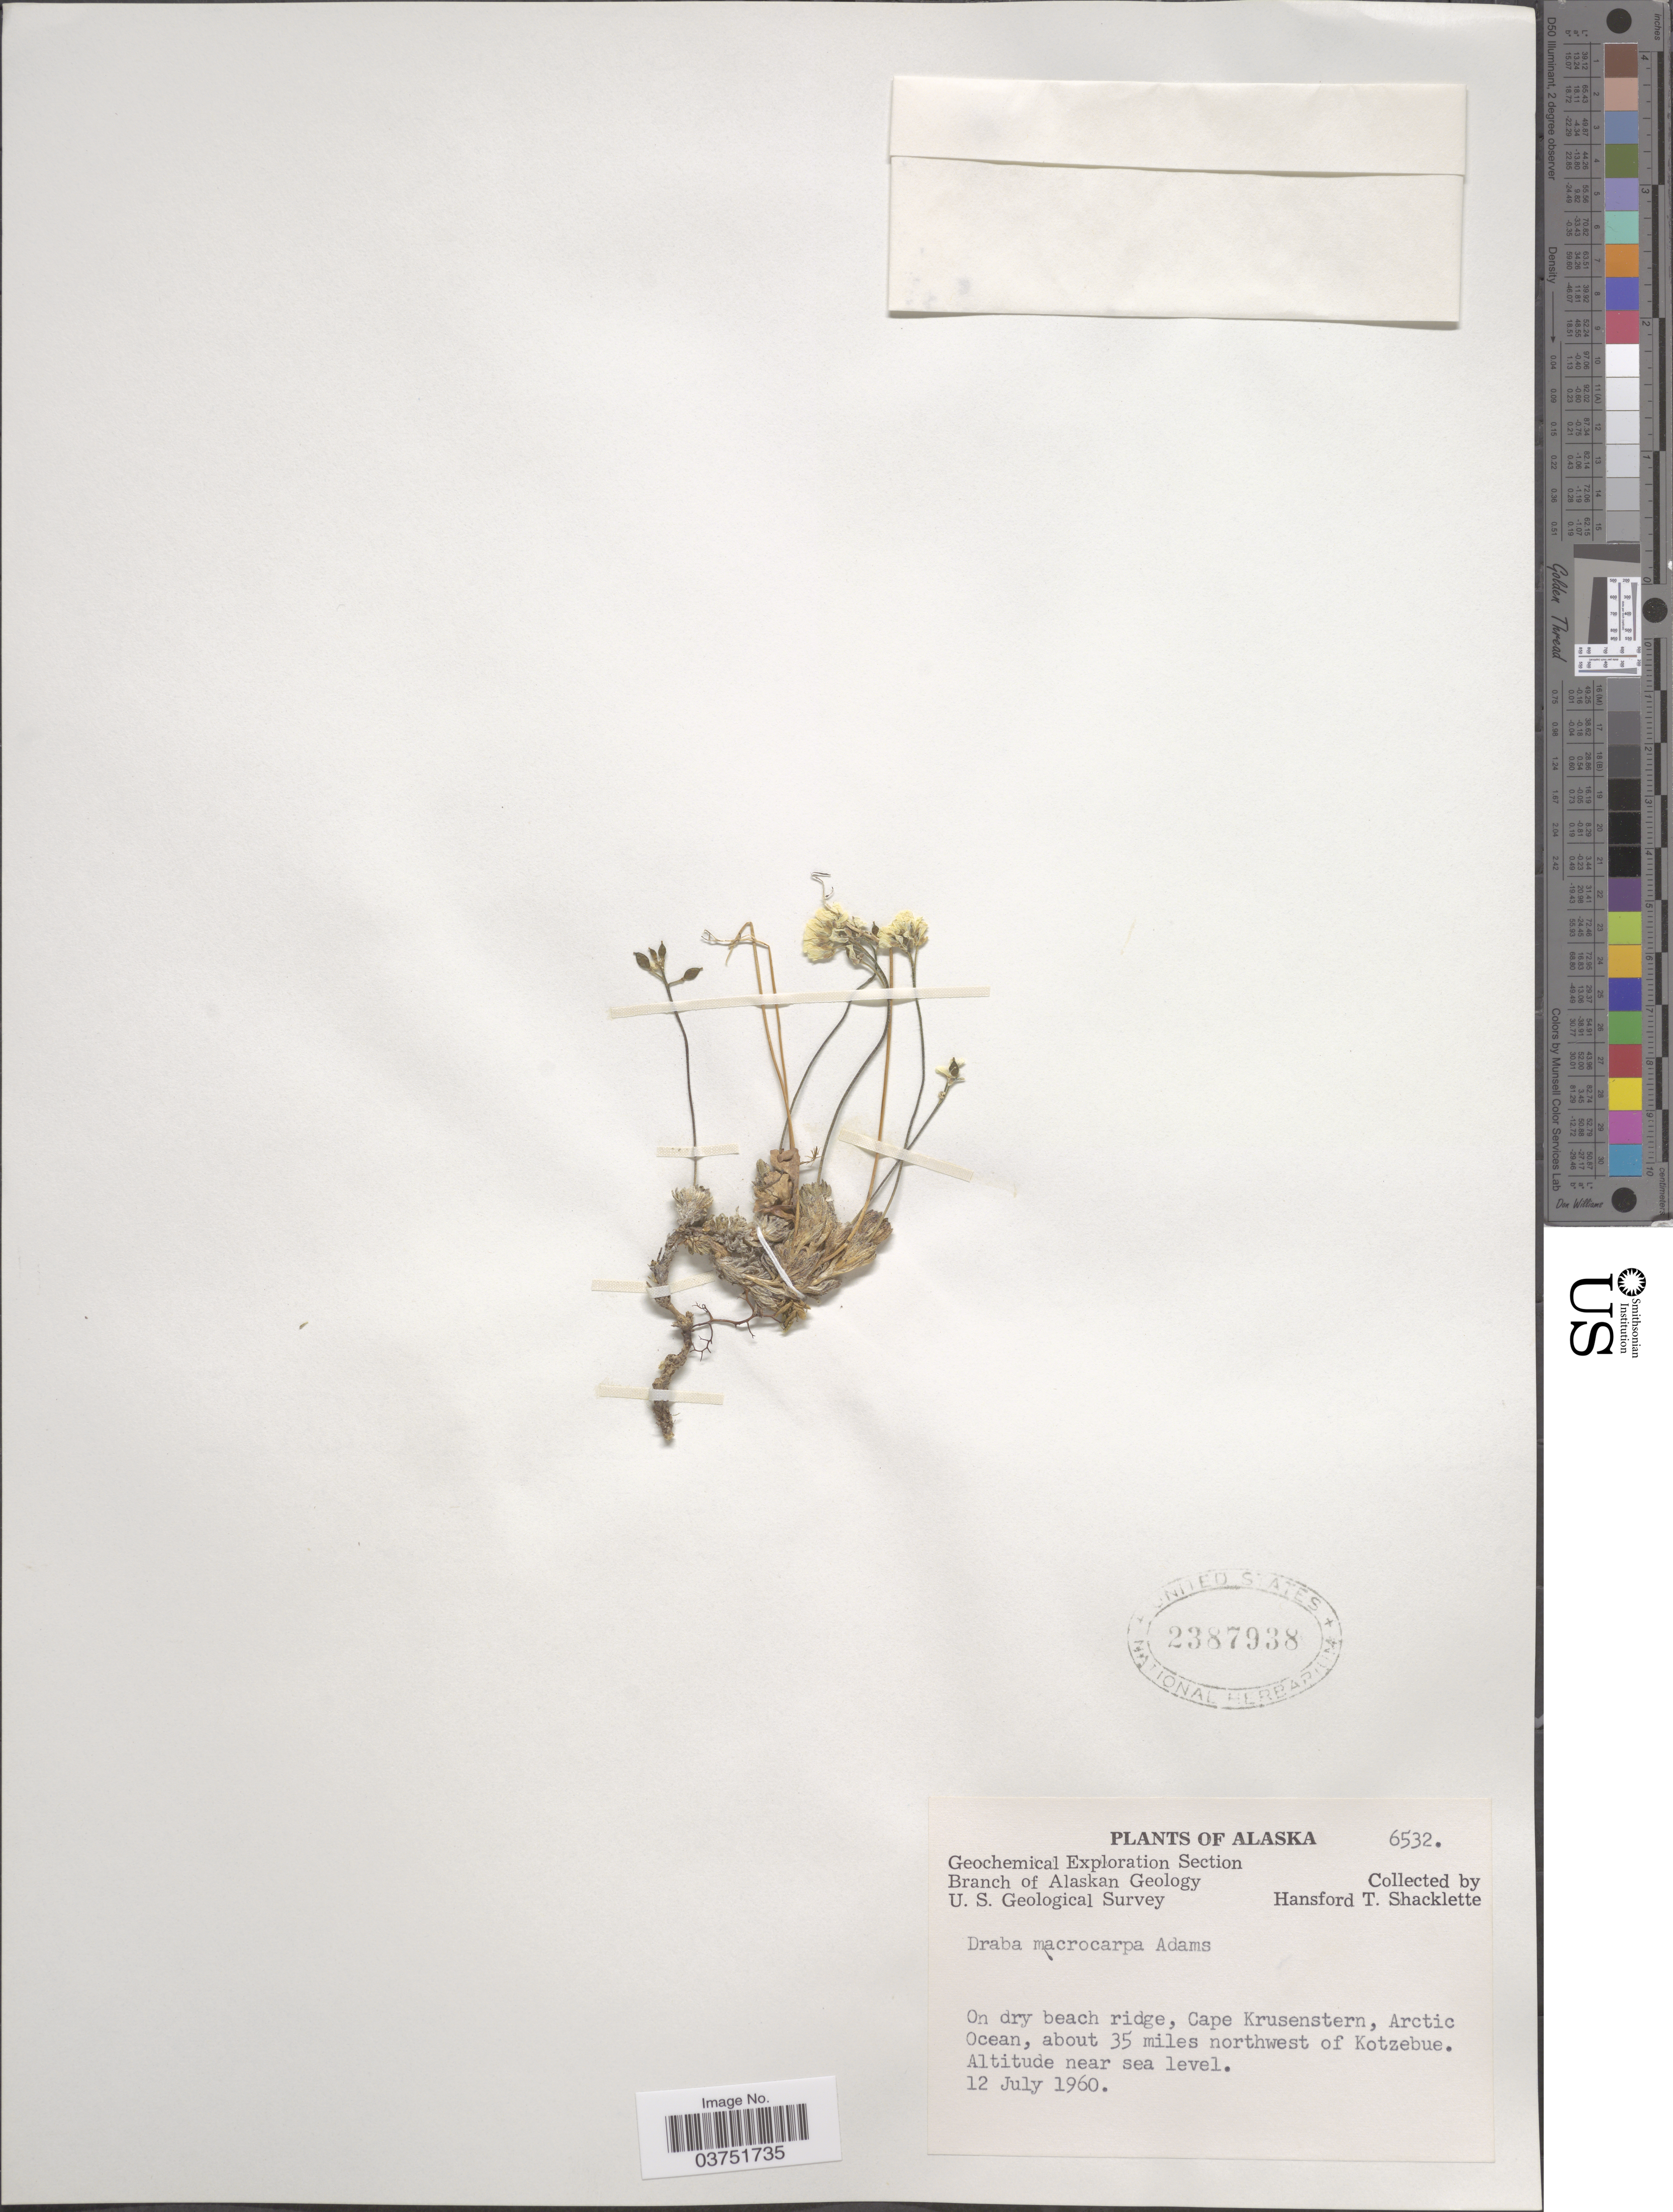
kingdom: Plantae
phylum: Tracheophyta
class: Magnoliopsida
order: Brassicales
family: Brassicaceae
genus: Draba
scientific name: Draba macrocarpa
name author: Adams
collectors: H. Shacklette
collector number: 6532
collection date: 1960-07-12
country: United States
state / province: Alaska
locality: Cape Krusenstern, Arctic Ocean, about 35 miles northwest of Kotzebue. Altitude near sea level.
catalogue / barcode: US 2387938